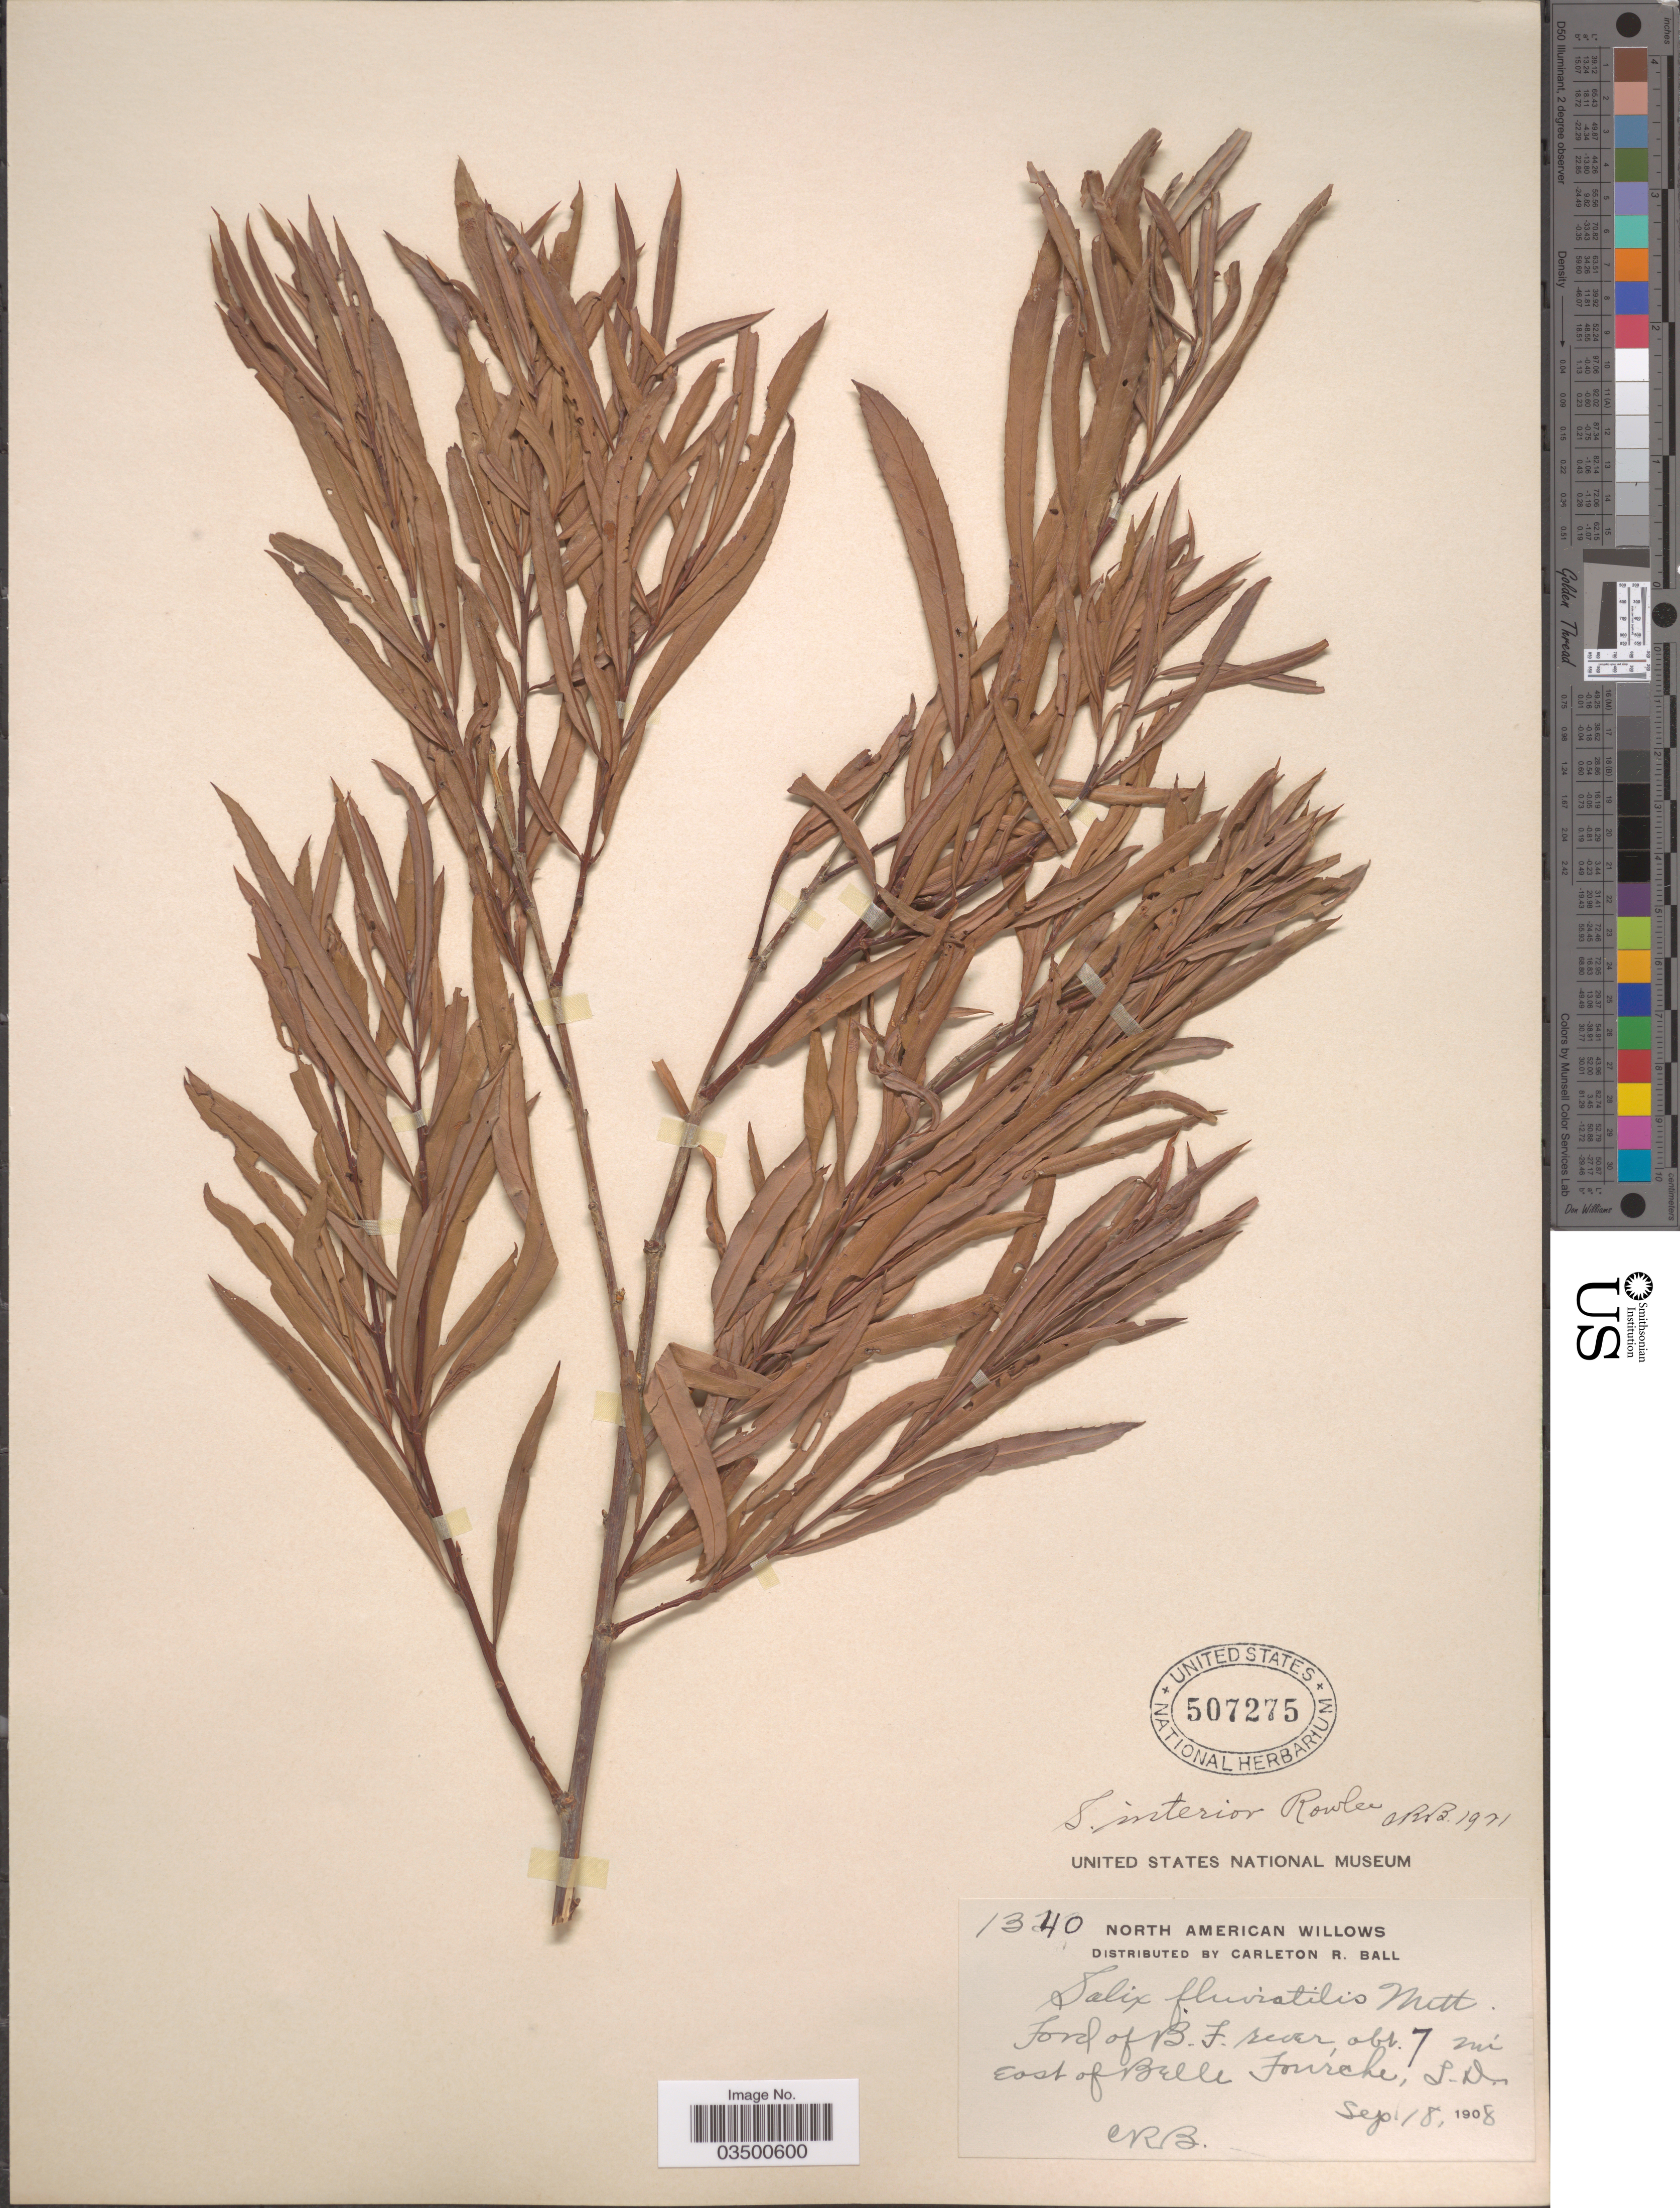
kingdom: Plantae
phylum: Tracheophyta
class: Magnoliopsida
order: Malpighiales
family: Salicaceae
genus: Salix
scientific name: Salix interior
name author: Rowlee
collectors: C. R. Ball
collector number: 1340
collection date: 1908-09-18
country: United States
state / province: South Dakota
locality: Ford of B.F. river, abt. 7 mi East of Belle Fourche.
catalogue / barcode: US 507275